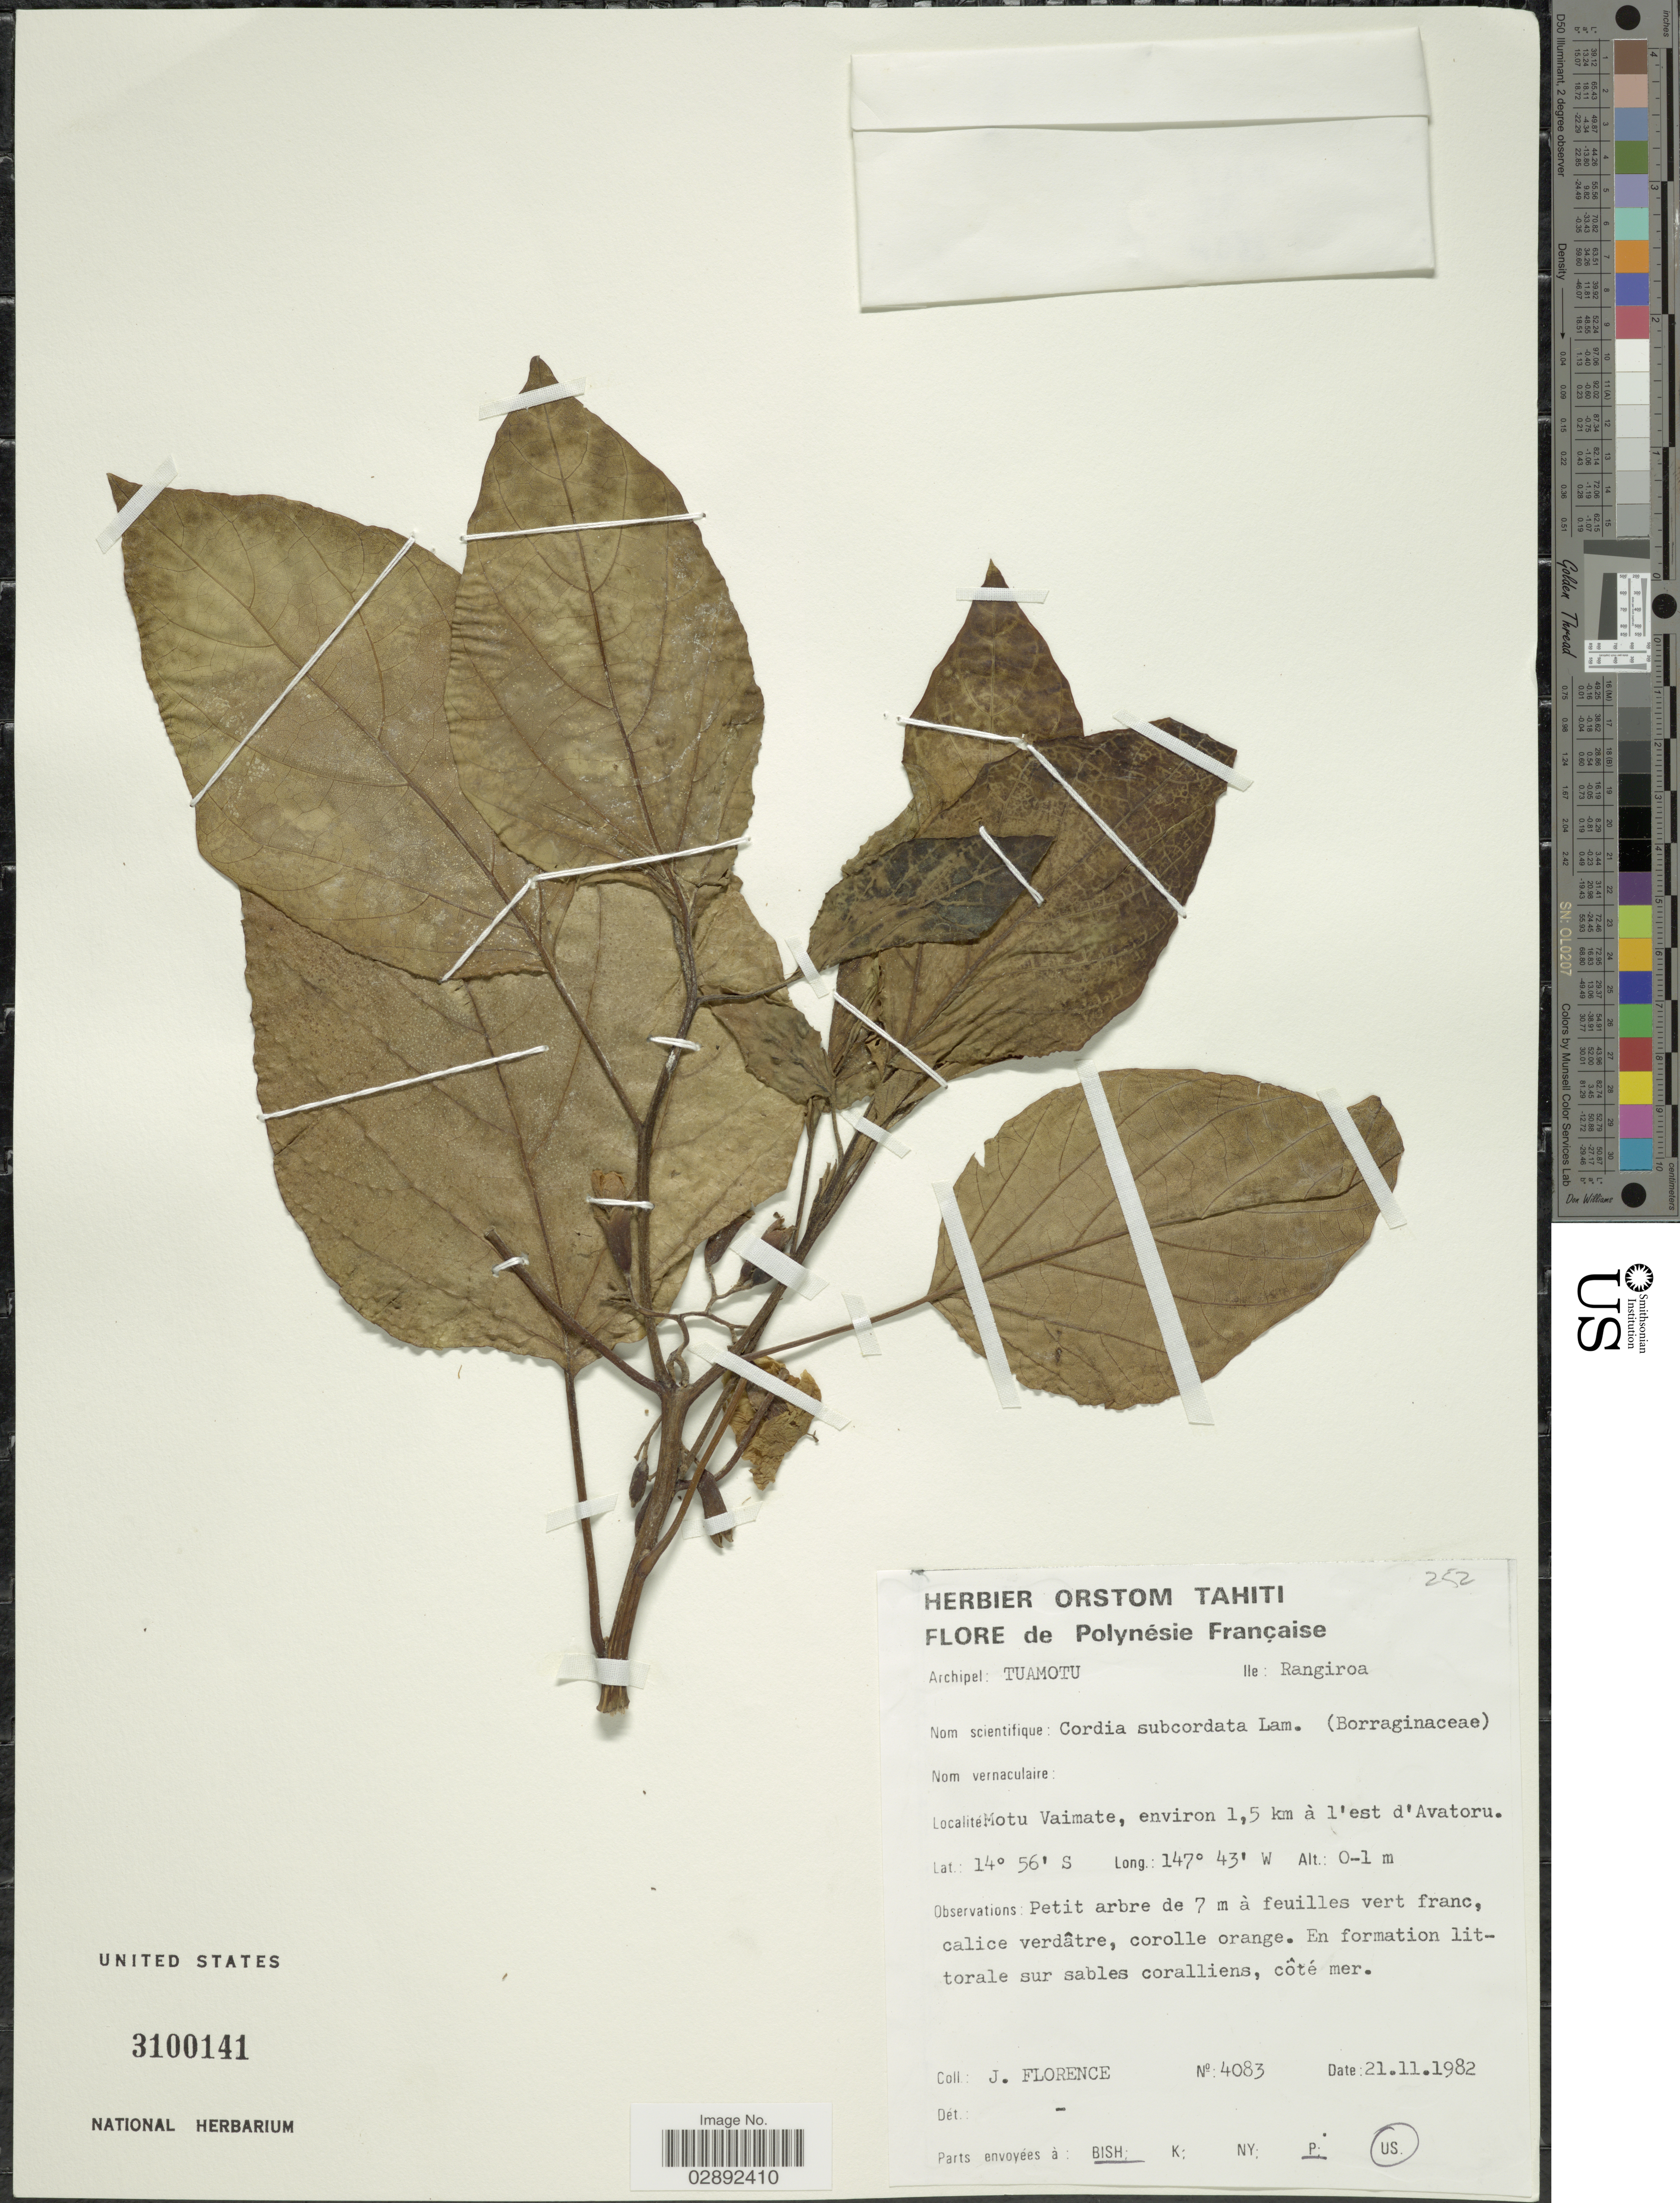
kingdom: Plantae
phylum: Tracheophyta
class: Magnoliopsida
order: Boraginales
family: Cordiaceae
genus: Cordia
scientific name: Cordia subcordata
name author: Lam.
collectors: J. Florence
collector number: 4083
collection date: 1982-11-21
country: French Polynesia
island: Rangiroa [Deans] Atoll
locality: Polynésie Française. Archipel: Tuamotu. Ile: Rangiroa. Motu Vaimate, environ 1,5 km à l'est d'Avatoru.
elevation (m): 0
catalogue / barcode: US 3100141